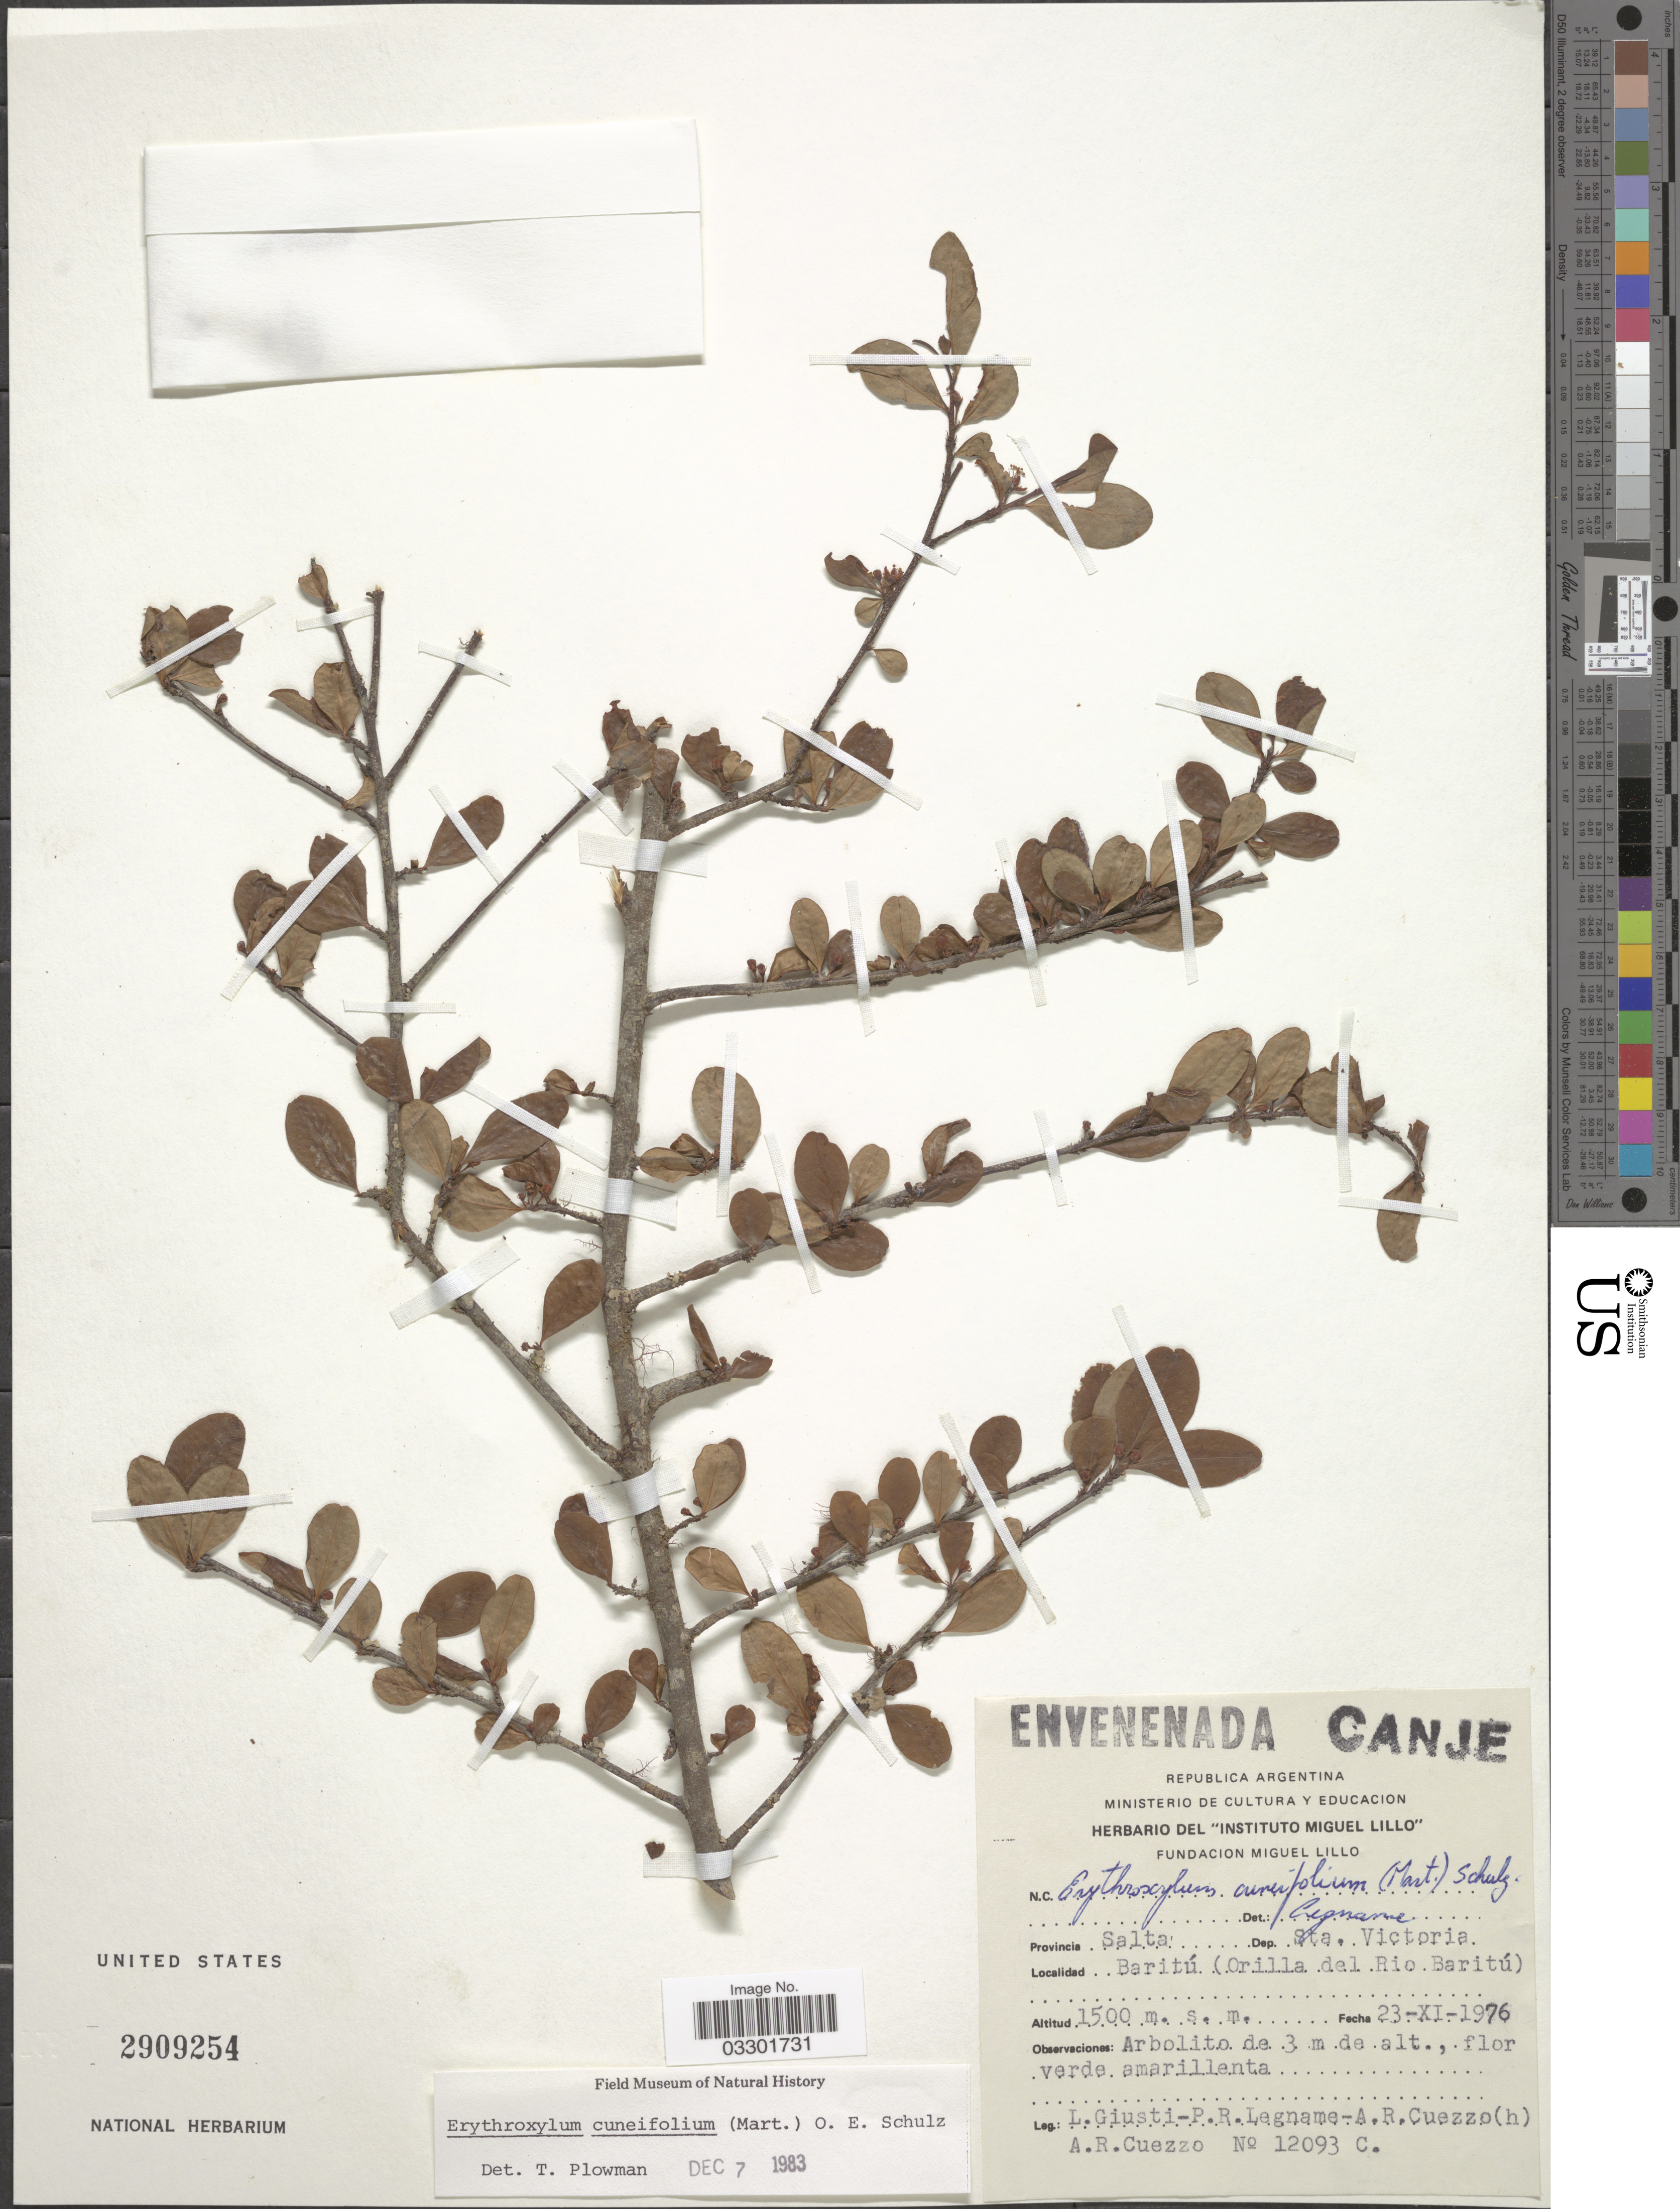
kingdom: Plantae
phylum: Tracheophyta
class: Magnoliopsida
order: Malpighiales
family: Erythroxylaceae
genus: Erythroxylum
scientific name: Erythroxylum cuneifolium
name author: (Mart.) O.E. Schulz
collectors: L. Giusti, P. R. Legname & A. Cuezzo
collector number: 12093C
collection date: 1976-11-23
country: Argentina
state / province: Salta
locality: Dep. Sta. Victoria. Baritú (Orilla del Rio Baritú).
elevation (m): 1500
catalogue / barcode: US 2909254